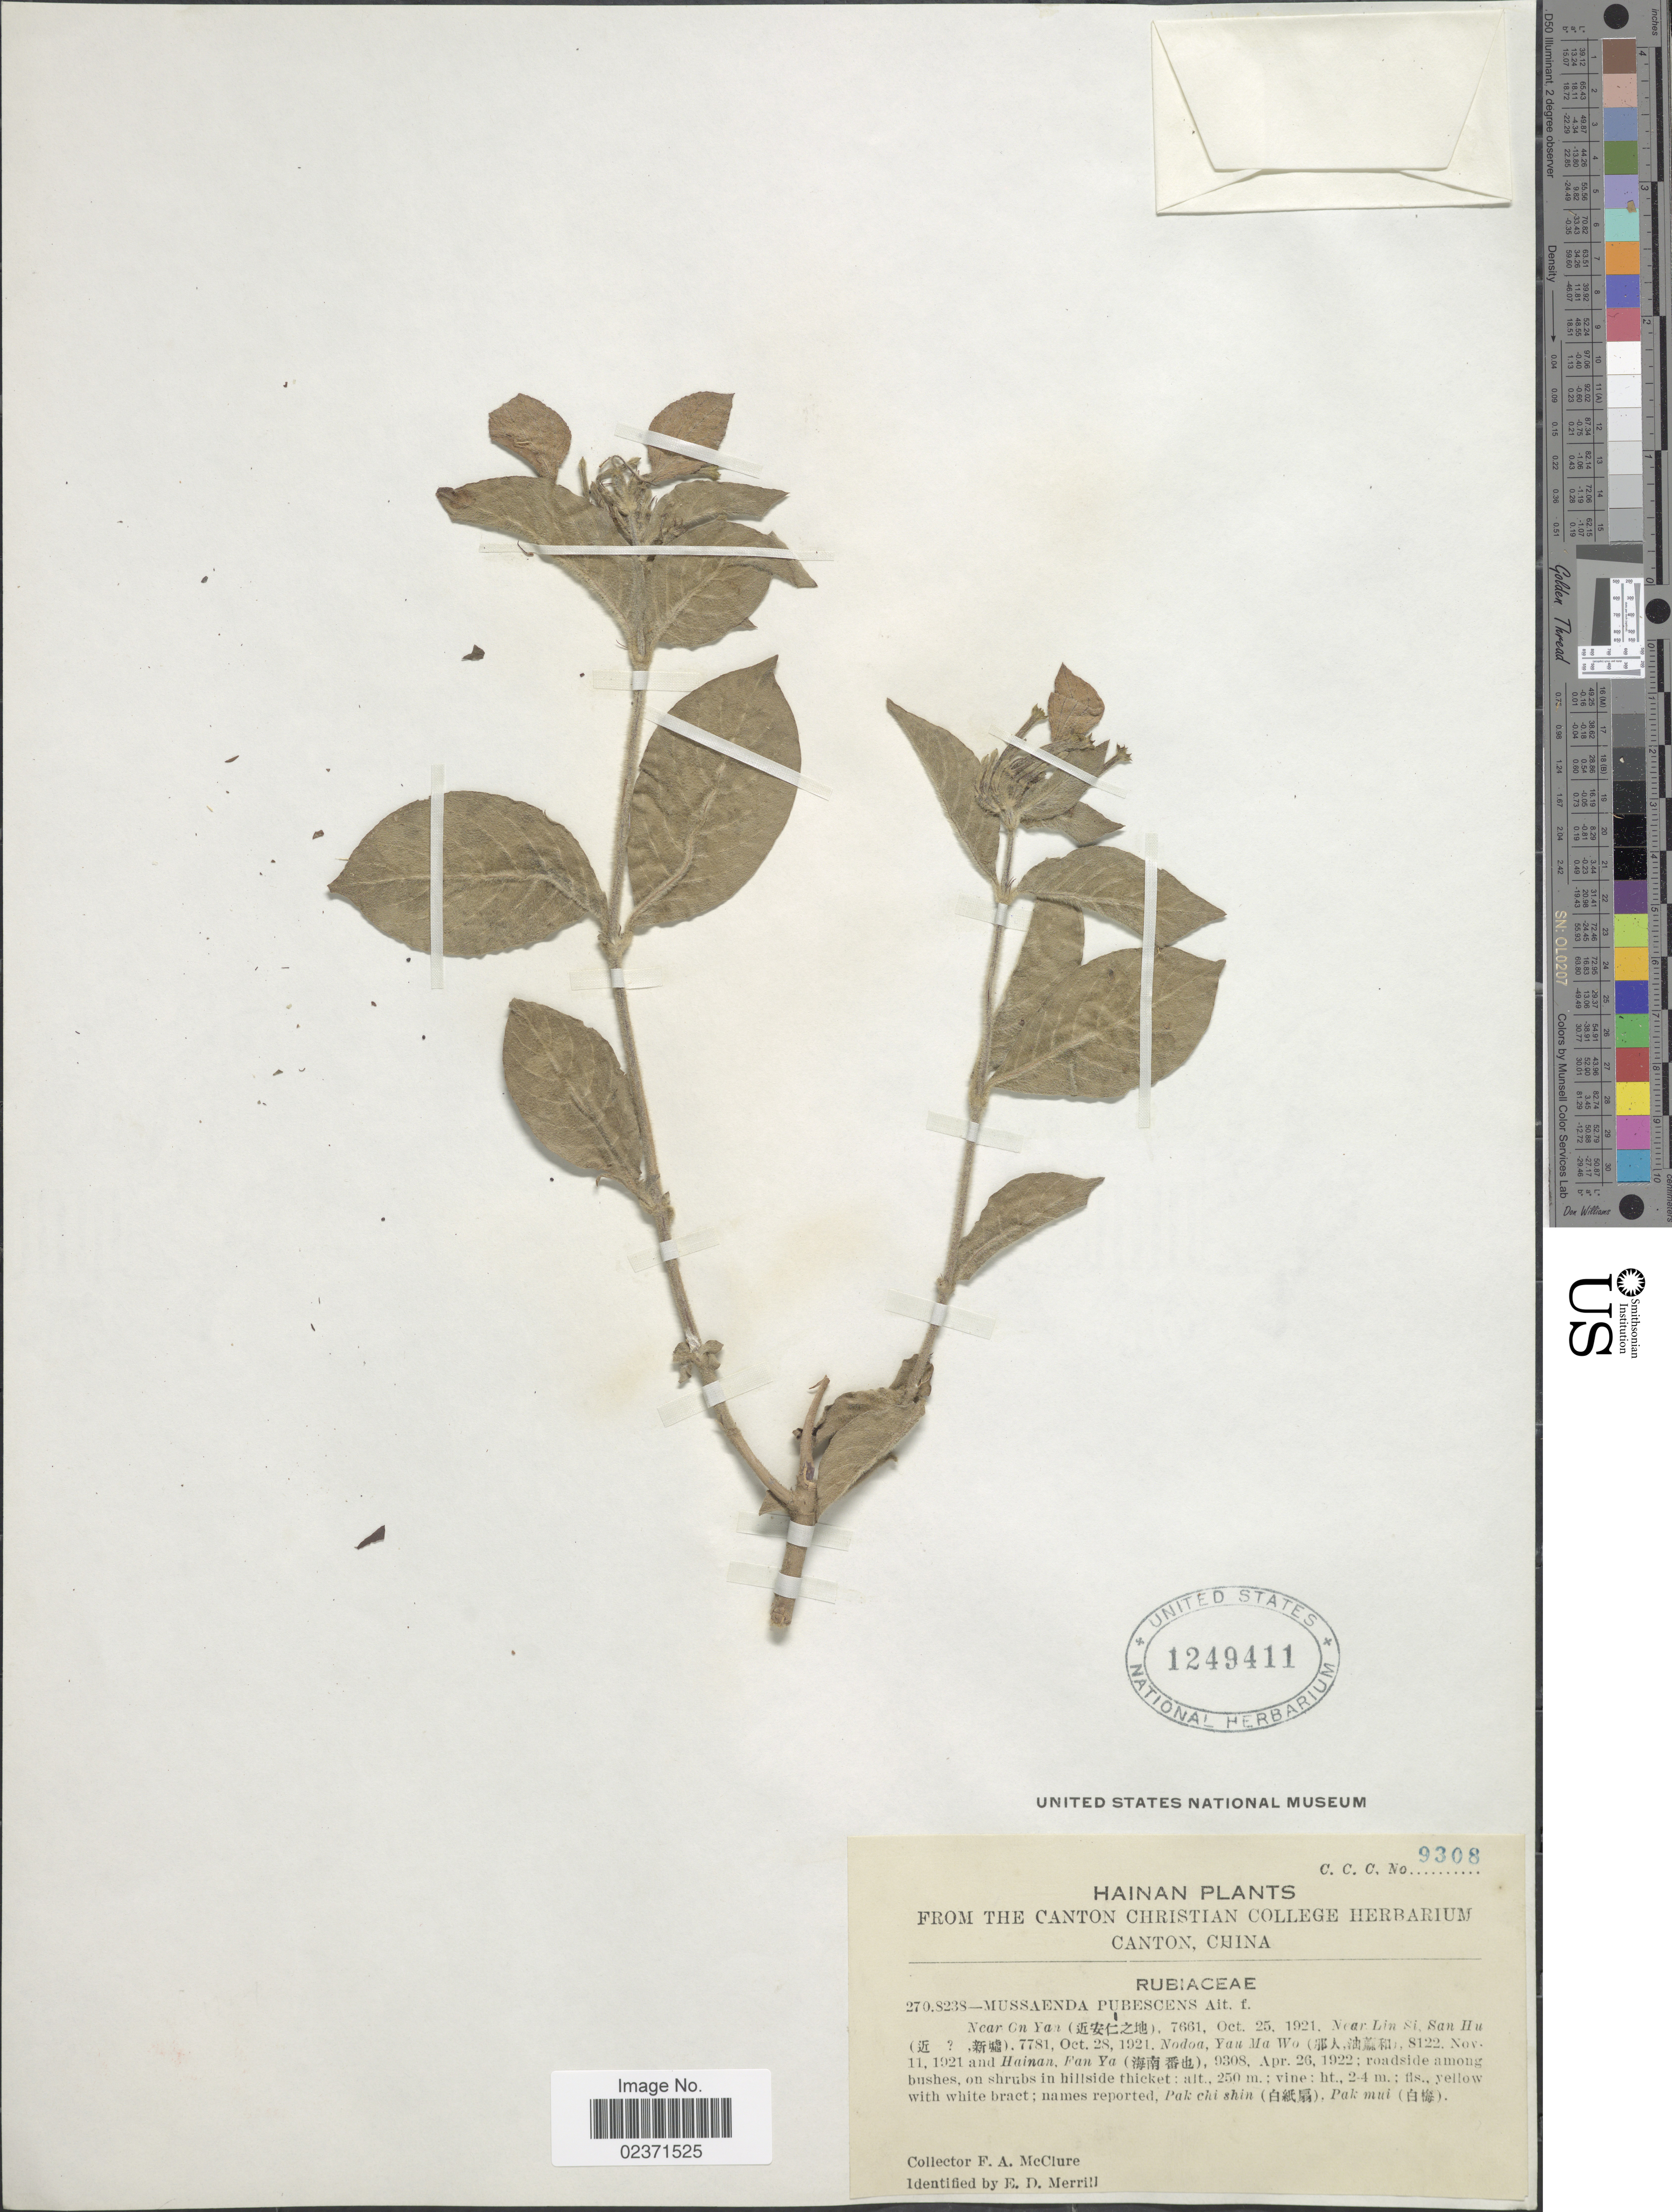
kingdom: Plantae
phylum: Tracheophyta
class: Magnoliopsida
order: Gentianales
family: Rubiaceae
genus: Mussaenda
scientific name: Mussaenda pubescens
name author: W.T. Aiton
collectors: F. A. McClure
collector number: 9308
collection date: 1922-04-26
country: China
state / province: Hainan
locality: Fan Ya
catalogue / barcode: US 1249411